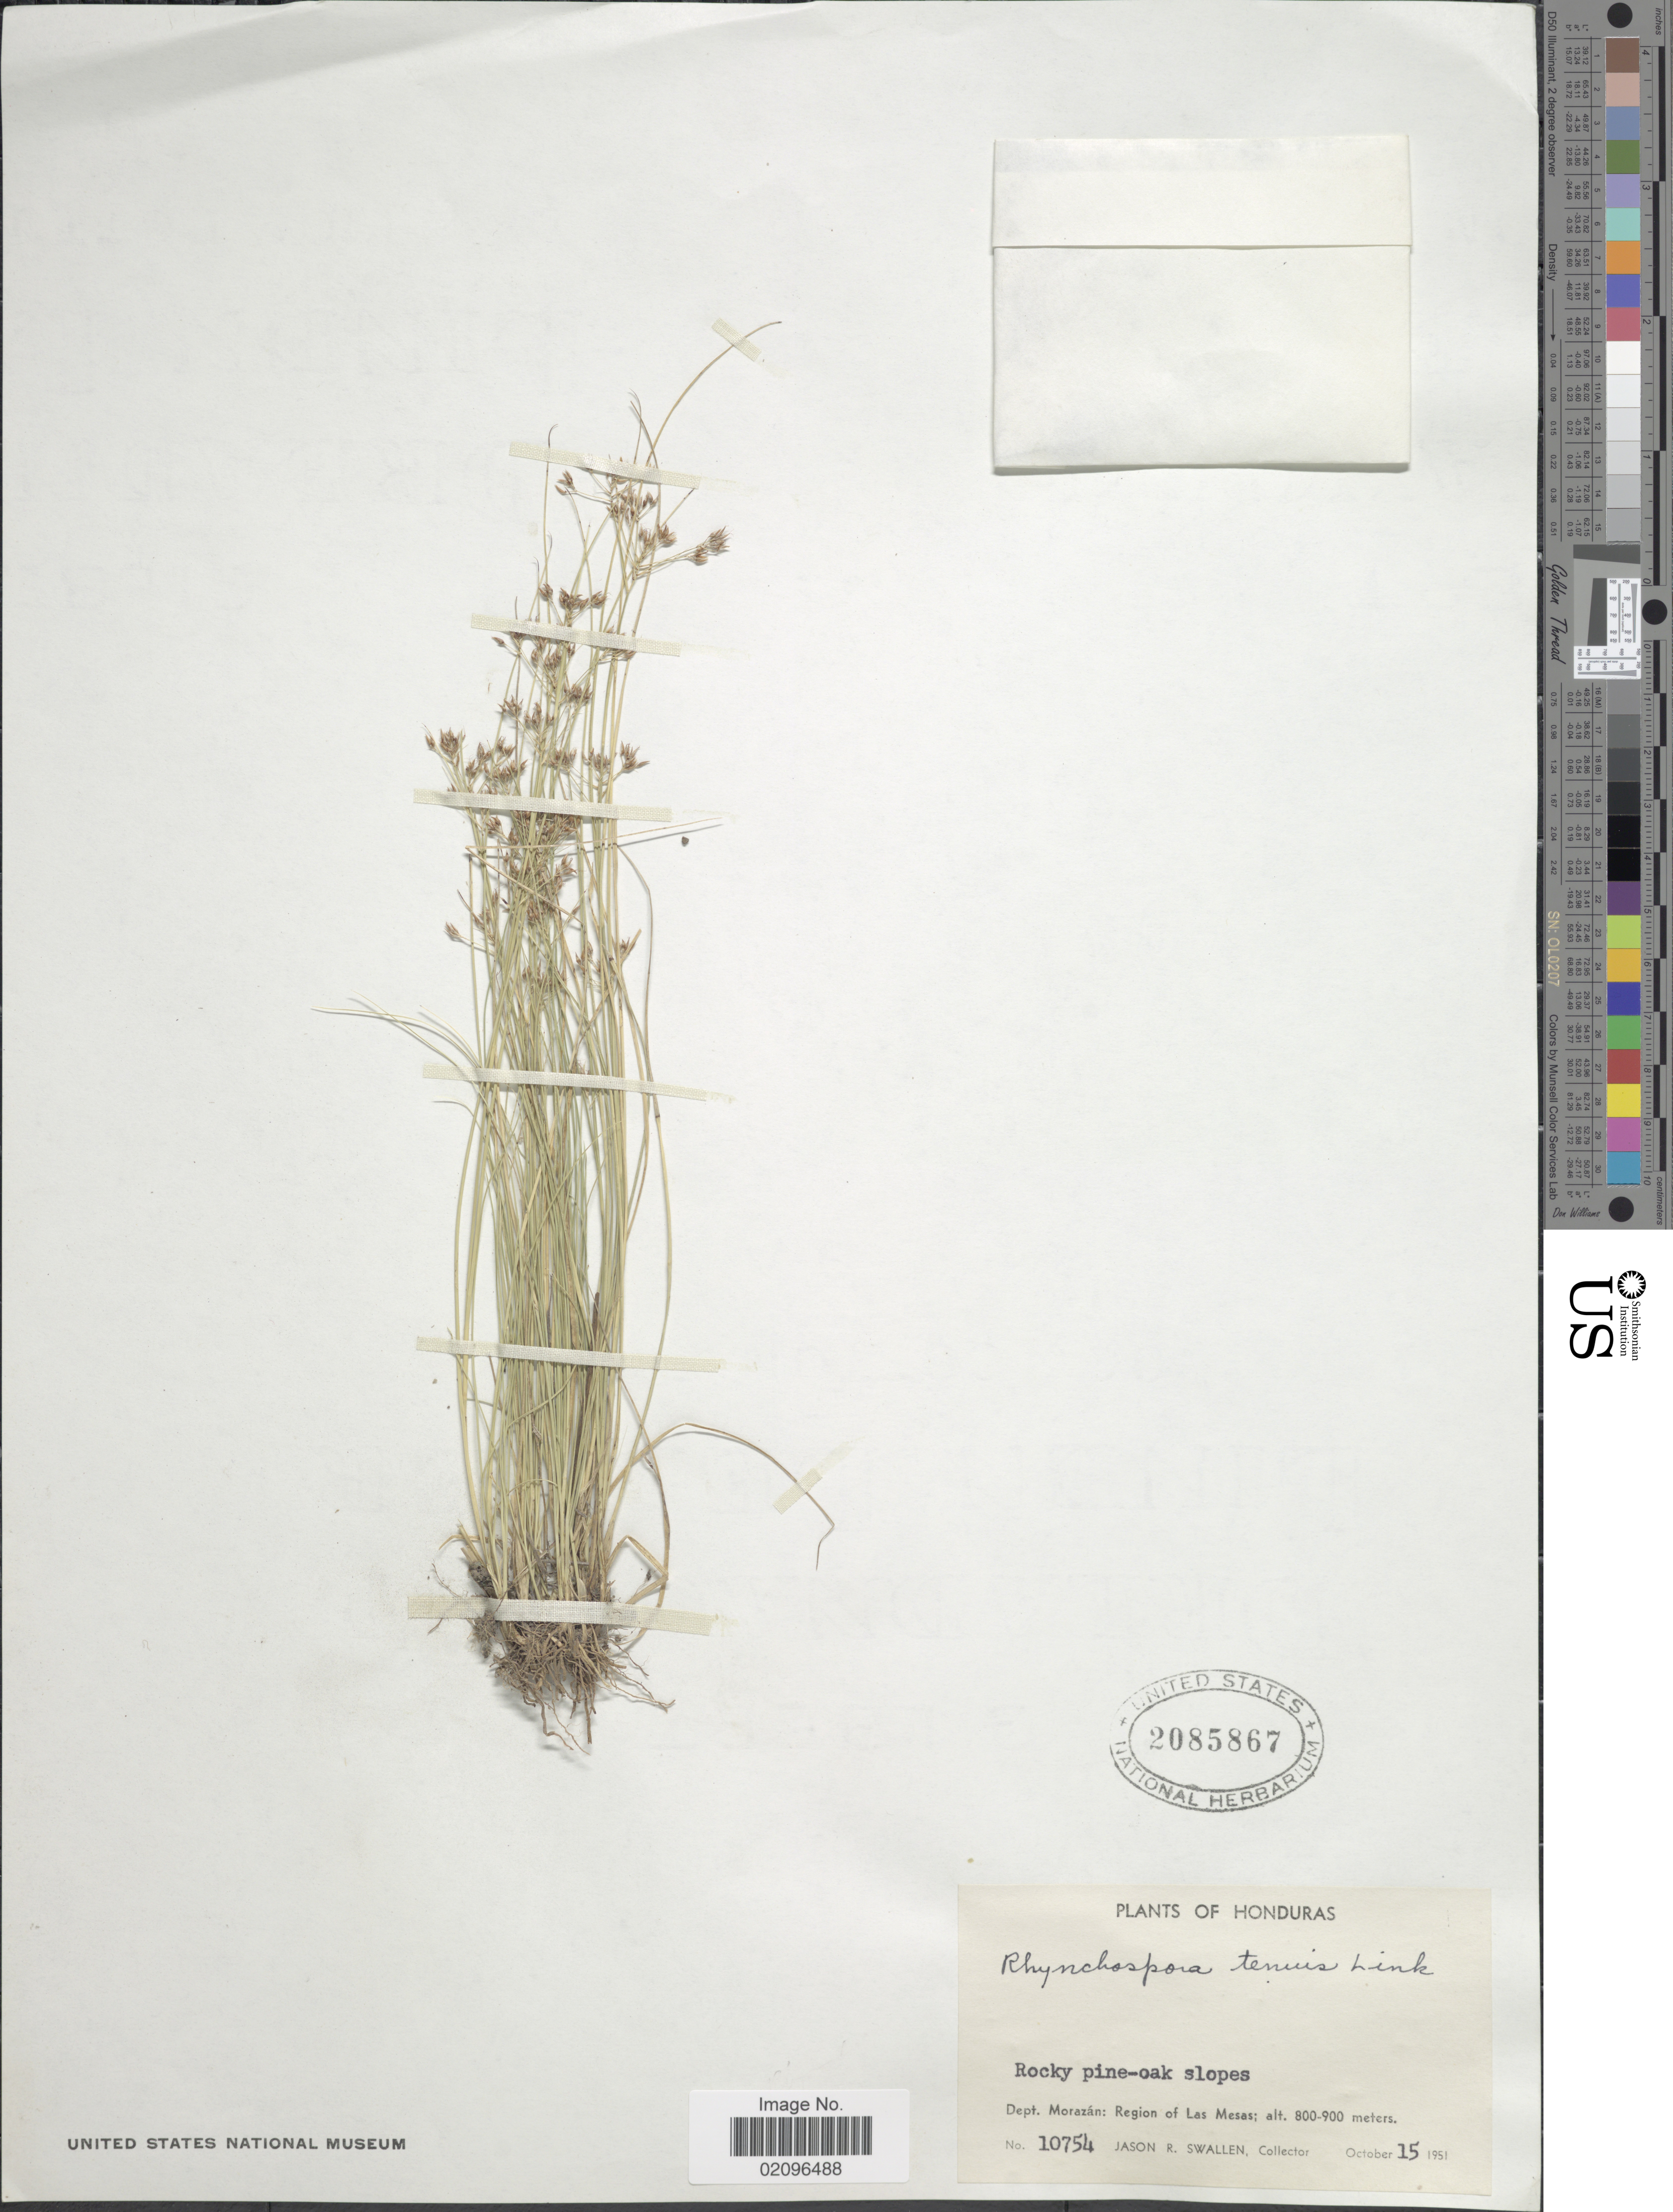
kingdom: Plantae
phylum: Tracheophyta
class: Liliopsida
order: Poales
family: Cyperaceae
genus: Rhynchospora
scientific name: Rhynchospora tenuis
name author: Link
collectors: J. R. Swallen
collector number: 10754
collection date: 1951-10-15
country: Honduras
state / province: Fco. Morazán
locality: Honduras, Rocky pine-oak slopes, Dept.Morazan: Region of Las Mesas.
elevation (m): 800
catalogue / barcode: US 2085867